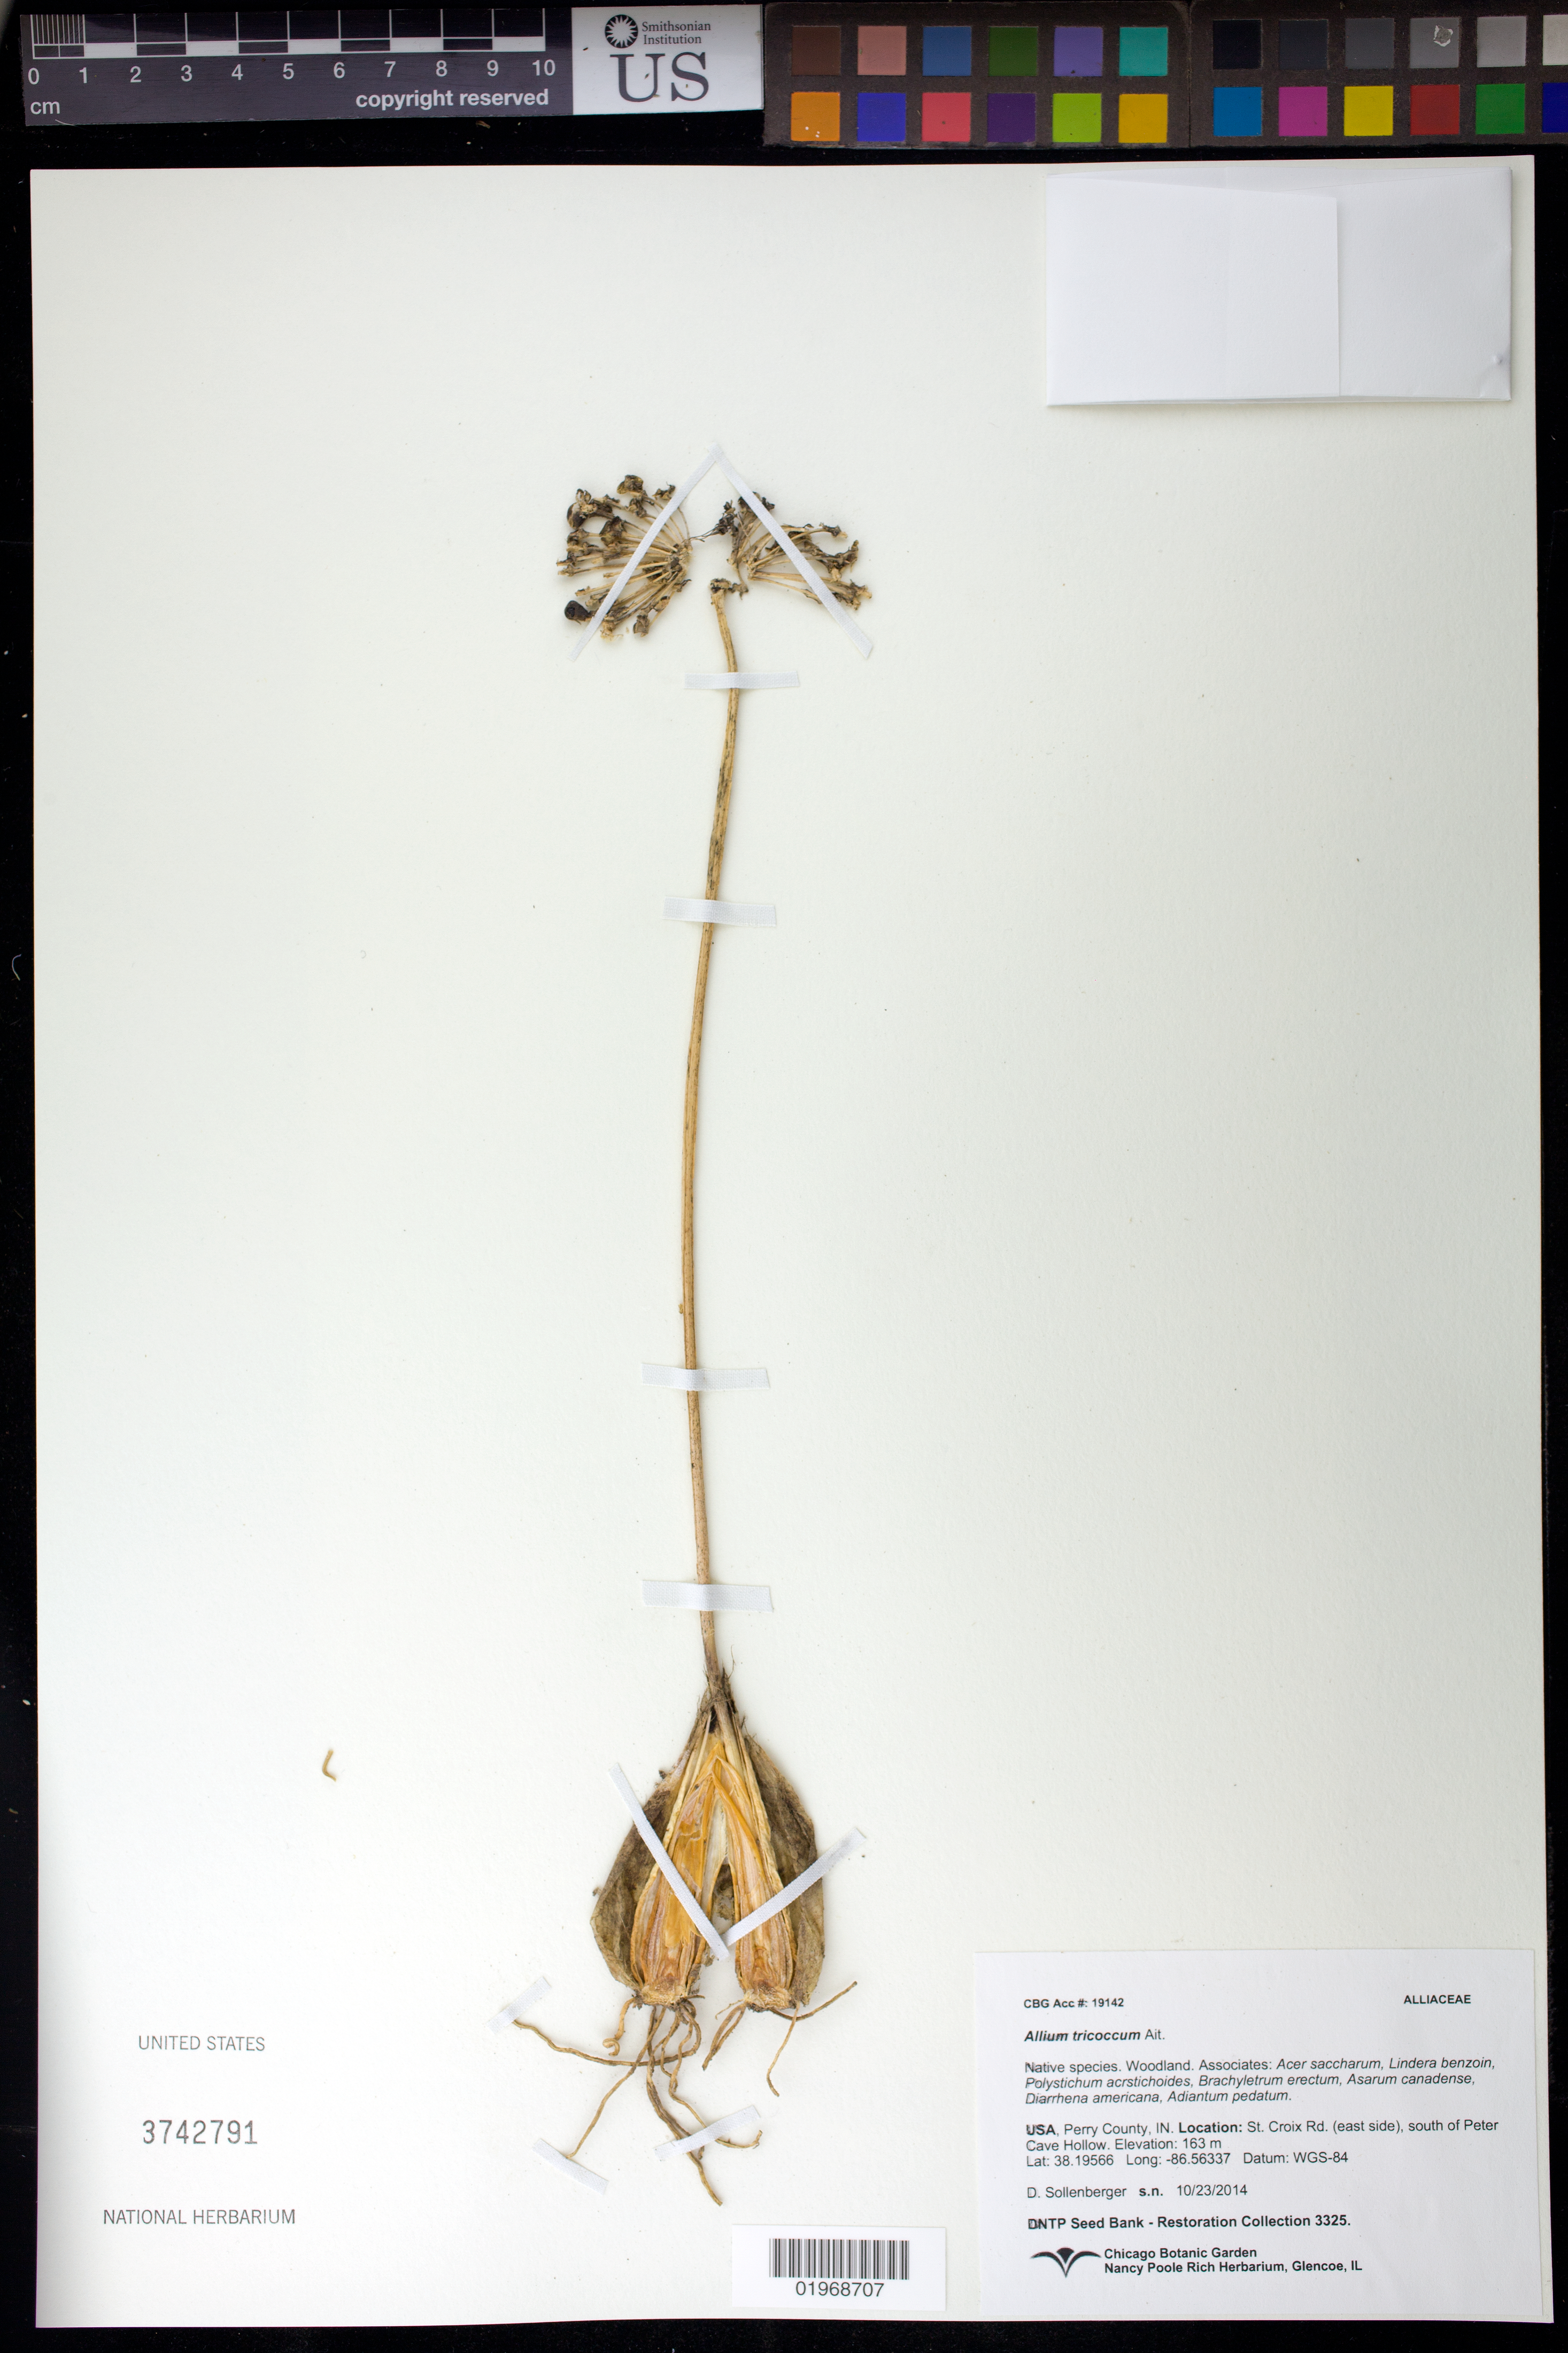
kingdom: Plantae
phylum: Tracheophyta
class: Liliopsida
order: Asparagales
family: Amaryllidaceae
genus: Allium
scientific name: Allium tricoccum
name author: Aiton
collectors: D. Sollenberger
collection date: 2014-10-23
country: United States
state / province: Indiana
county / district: Perry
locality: St. Croix Rd (east side), S of Peter Cave Hollow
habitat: Woodland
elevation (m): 163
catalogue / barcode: US 3742791